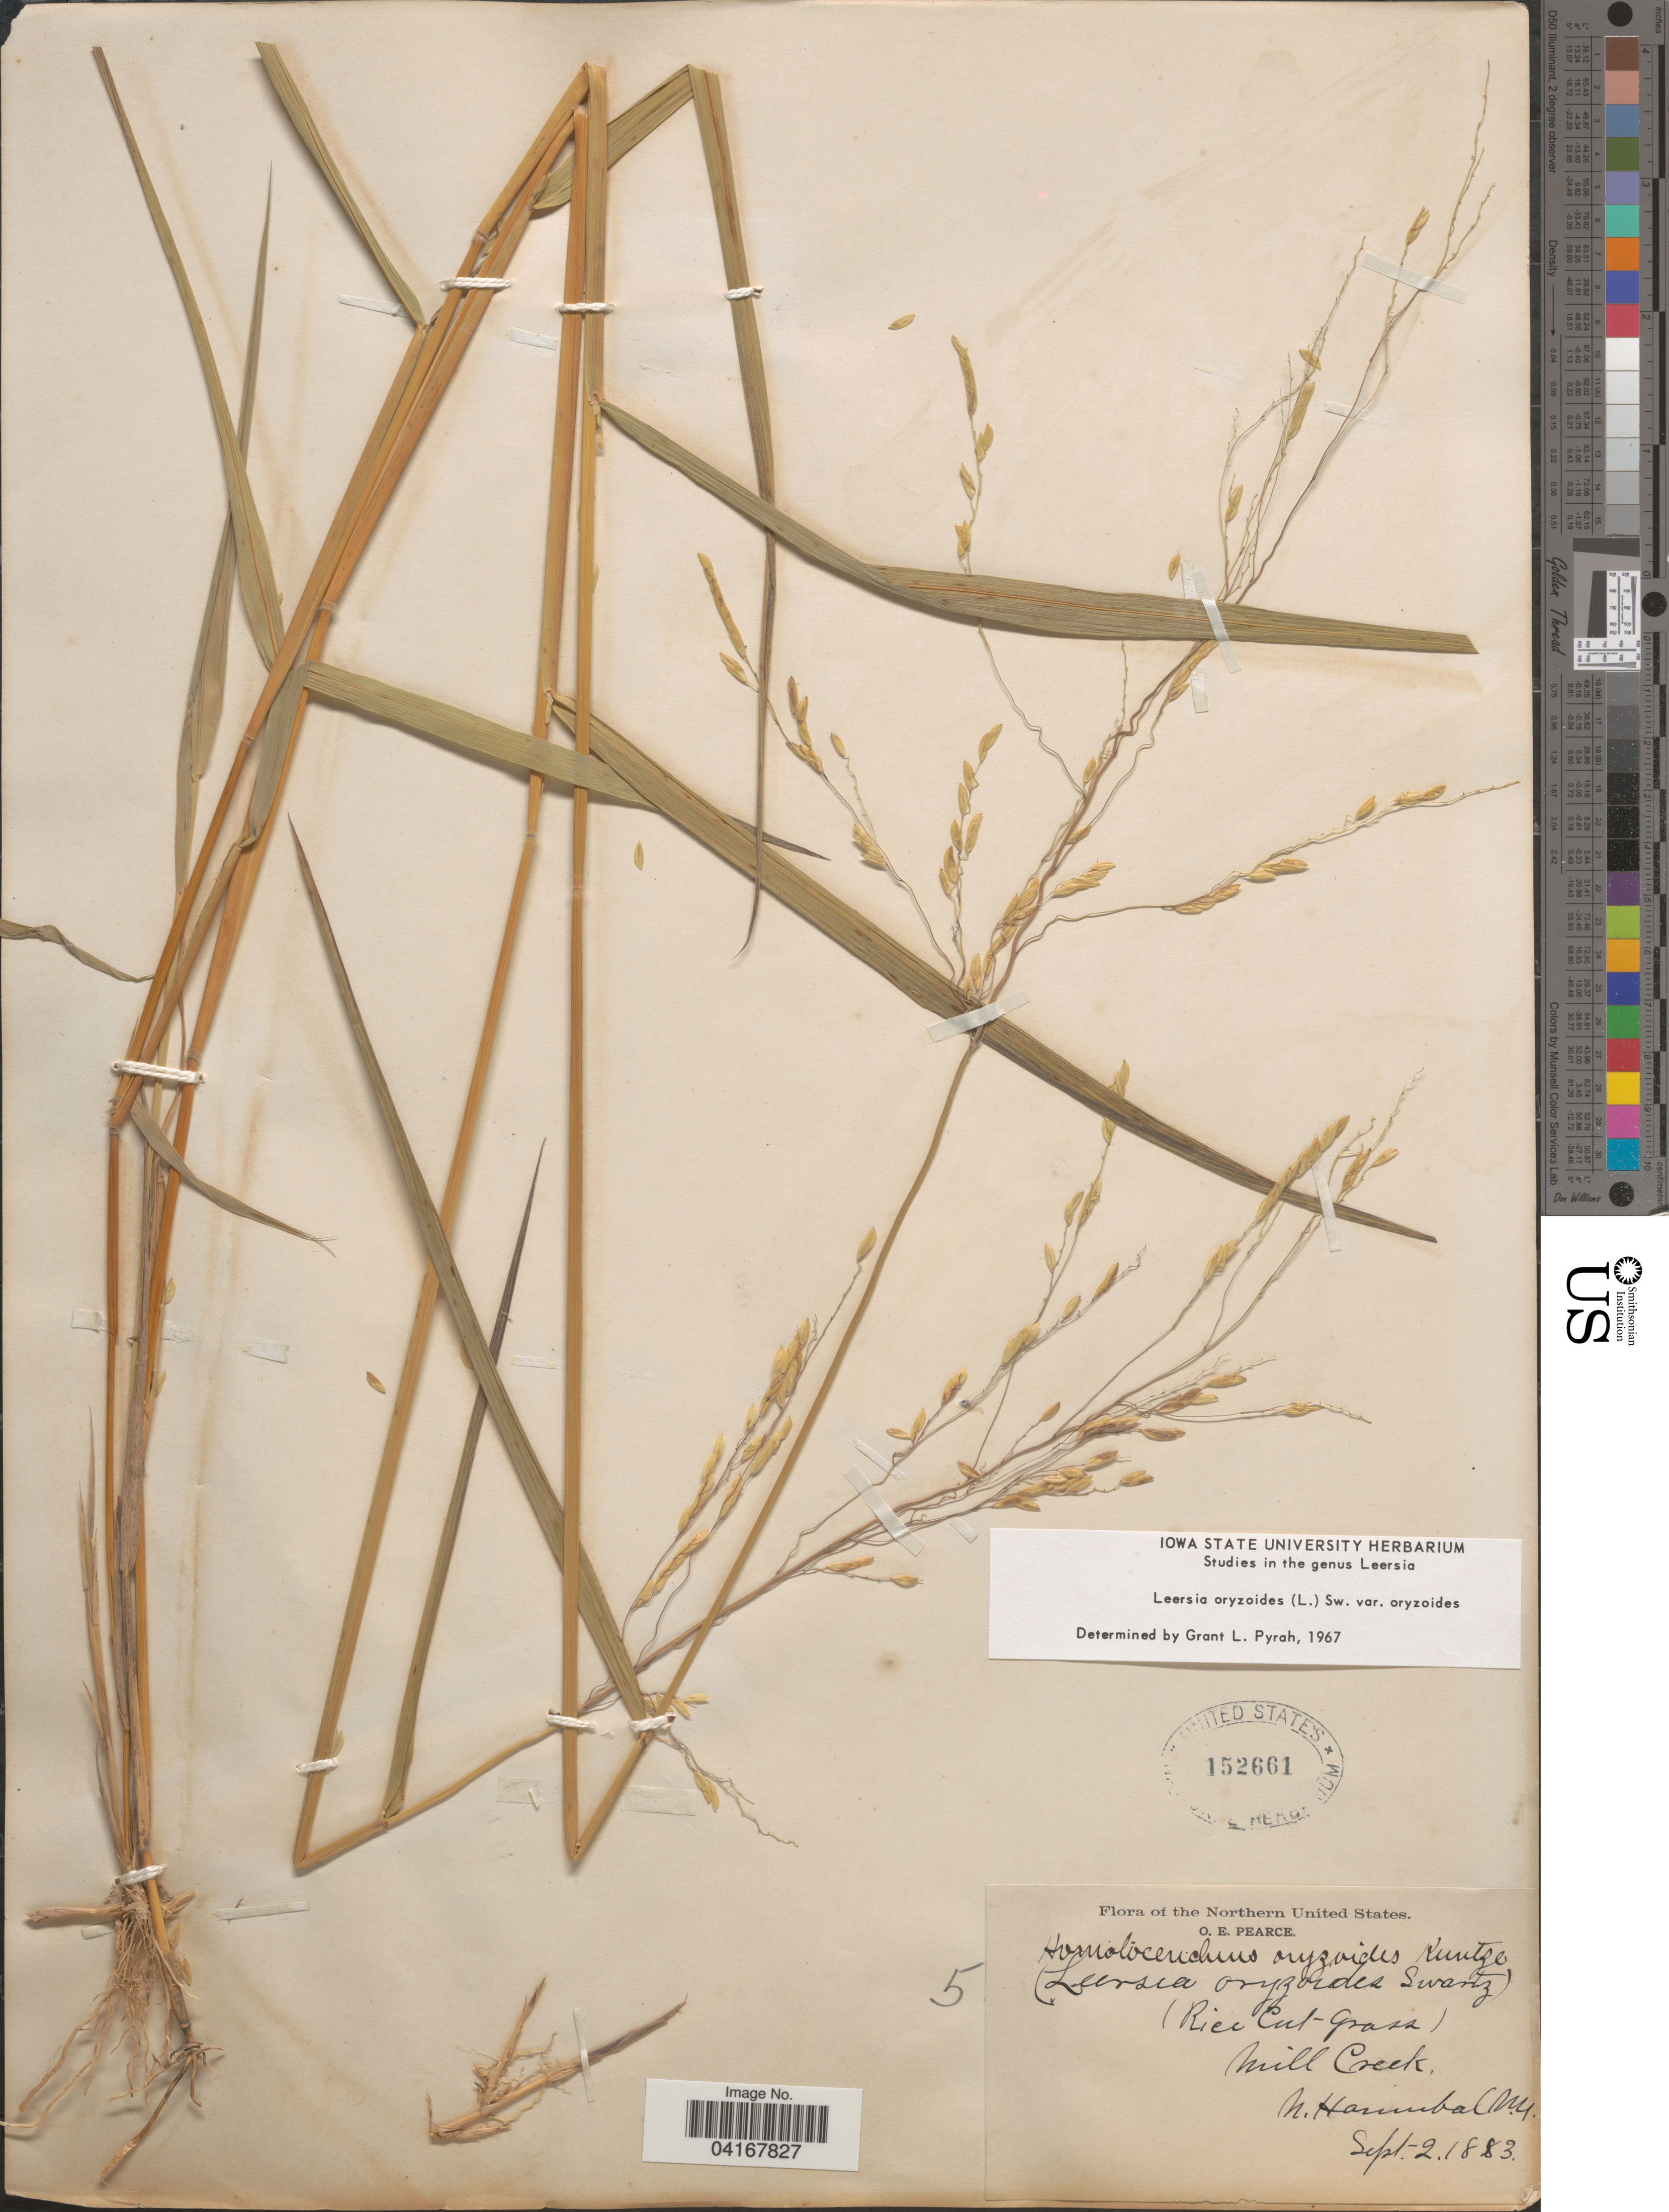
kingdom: Plantae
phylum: Tracheophyta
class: Liliopsida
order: Poales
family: Poaceae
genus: Leersia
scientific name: Leersia oryzoides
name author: (L.) Sw.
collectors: O. E. Pearce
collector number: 5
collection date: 1883-09-02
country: United States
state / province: New York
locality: The Northern United States. Mill Creek. N. Hannibal.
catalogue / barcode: US 152661